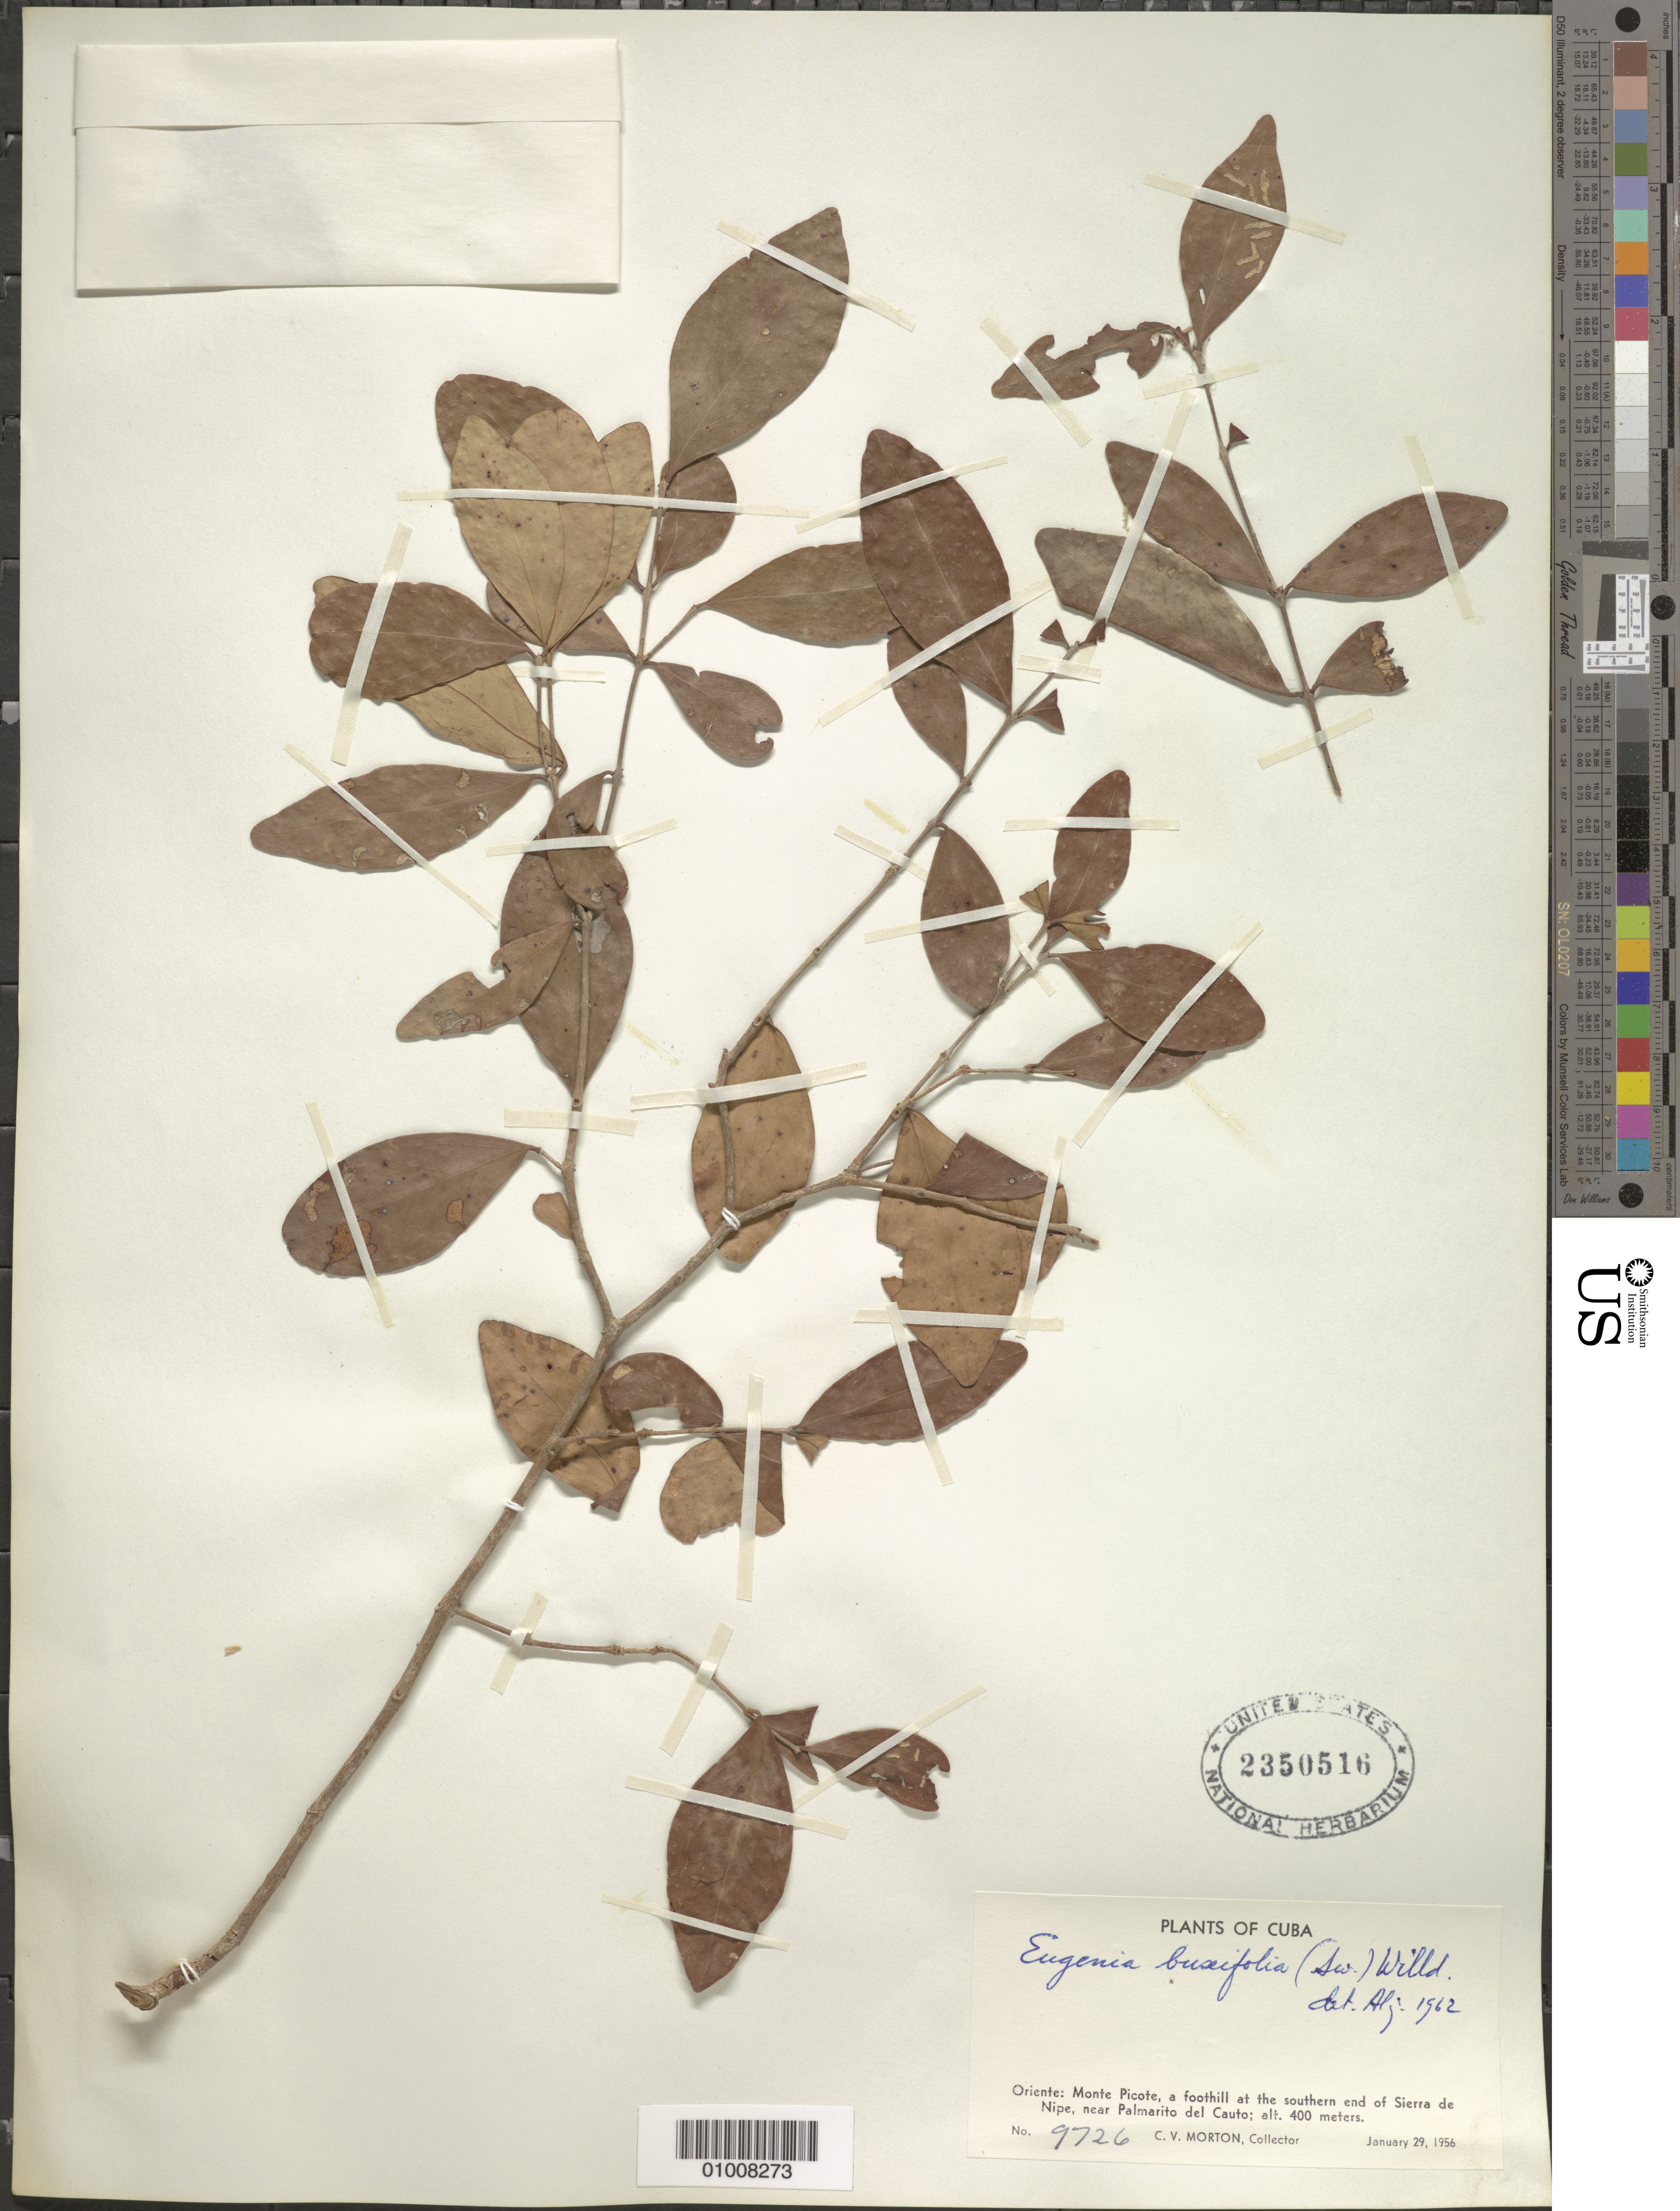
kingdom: Plantae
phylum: Tracheophyta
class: Magnoliopsida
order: Myrtales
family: Myrtaceae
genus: Eugenia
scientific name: Eugenia foetida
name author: Pers.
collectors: C. V. Morton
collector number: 9726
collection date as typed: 29 Jan 1956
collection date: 1956-01-29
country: Cuba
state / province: Holguín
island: Cuba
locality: Monte Picote, a foothill at the southern end of Sierra de Nipe, near Palmarito del Cauto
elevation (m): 400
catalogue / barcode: US 2350516